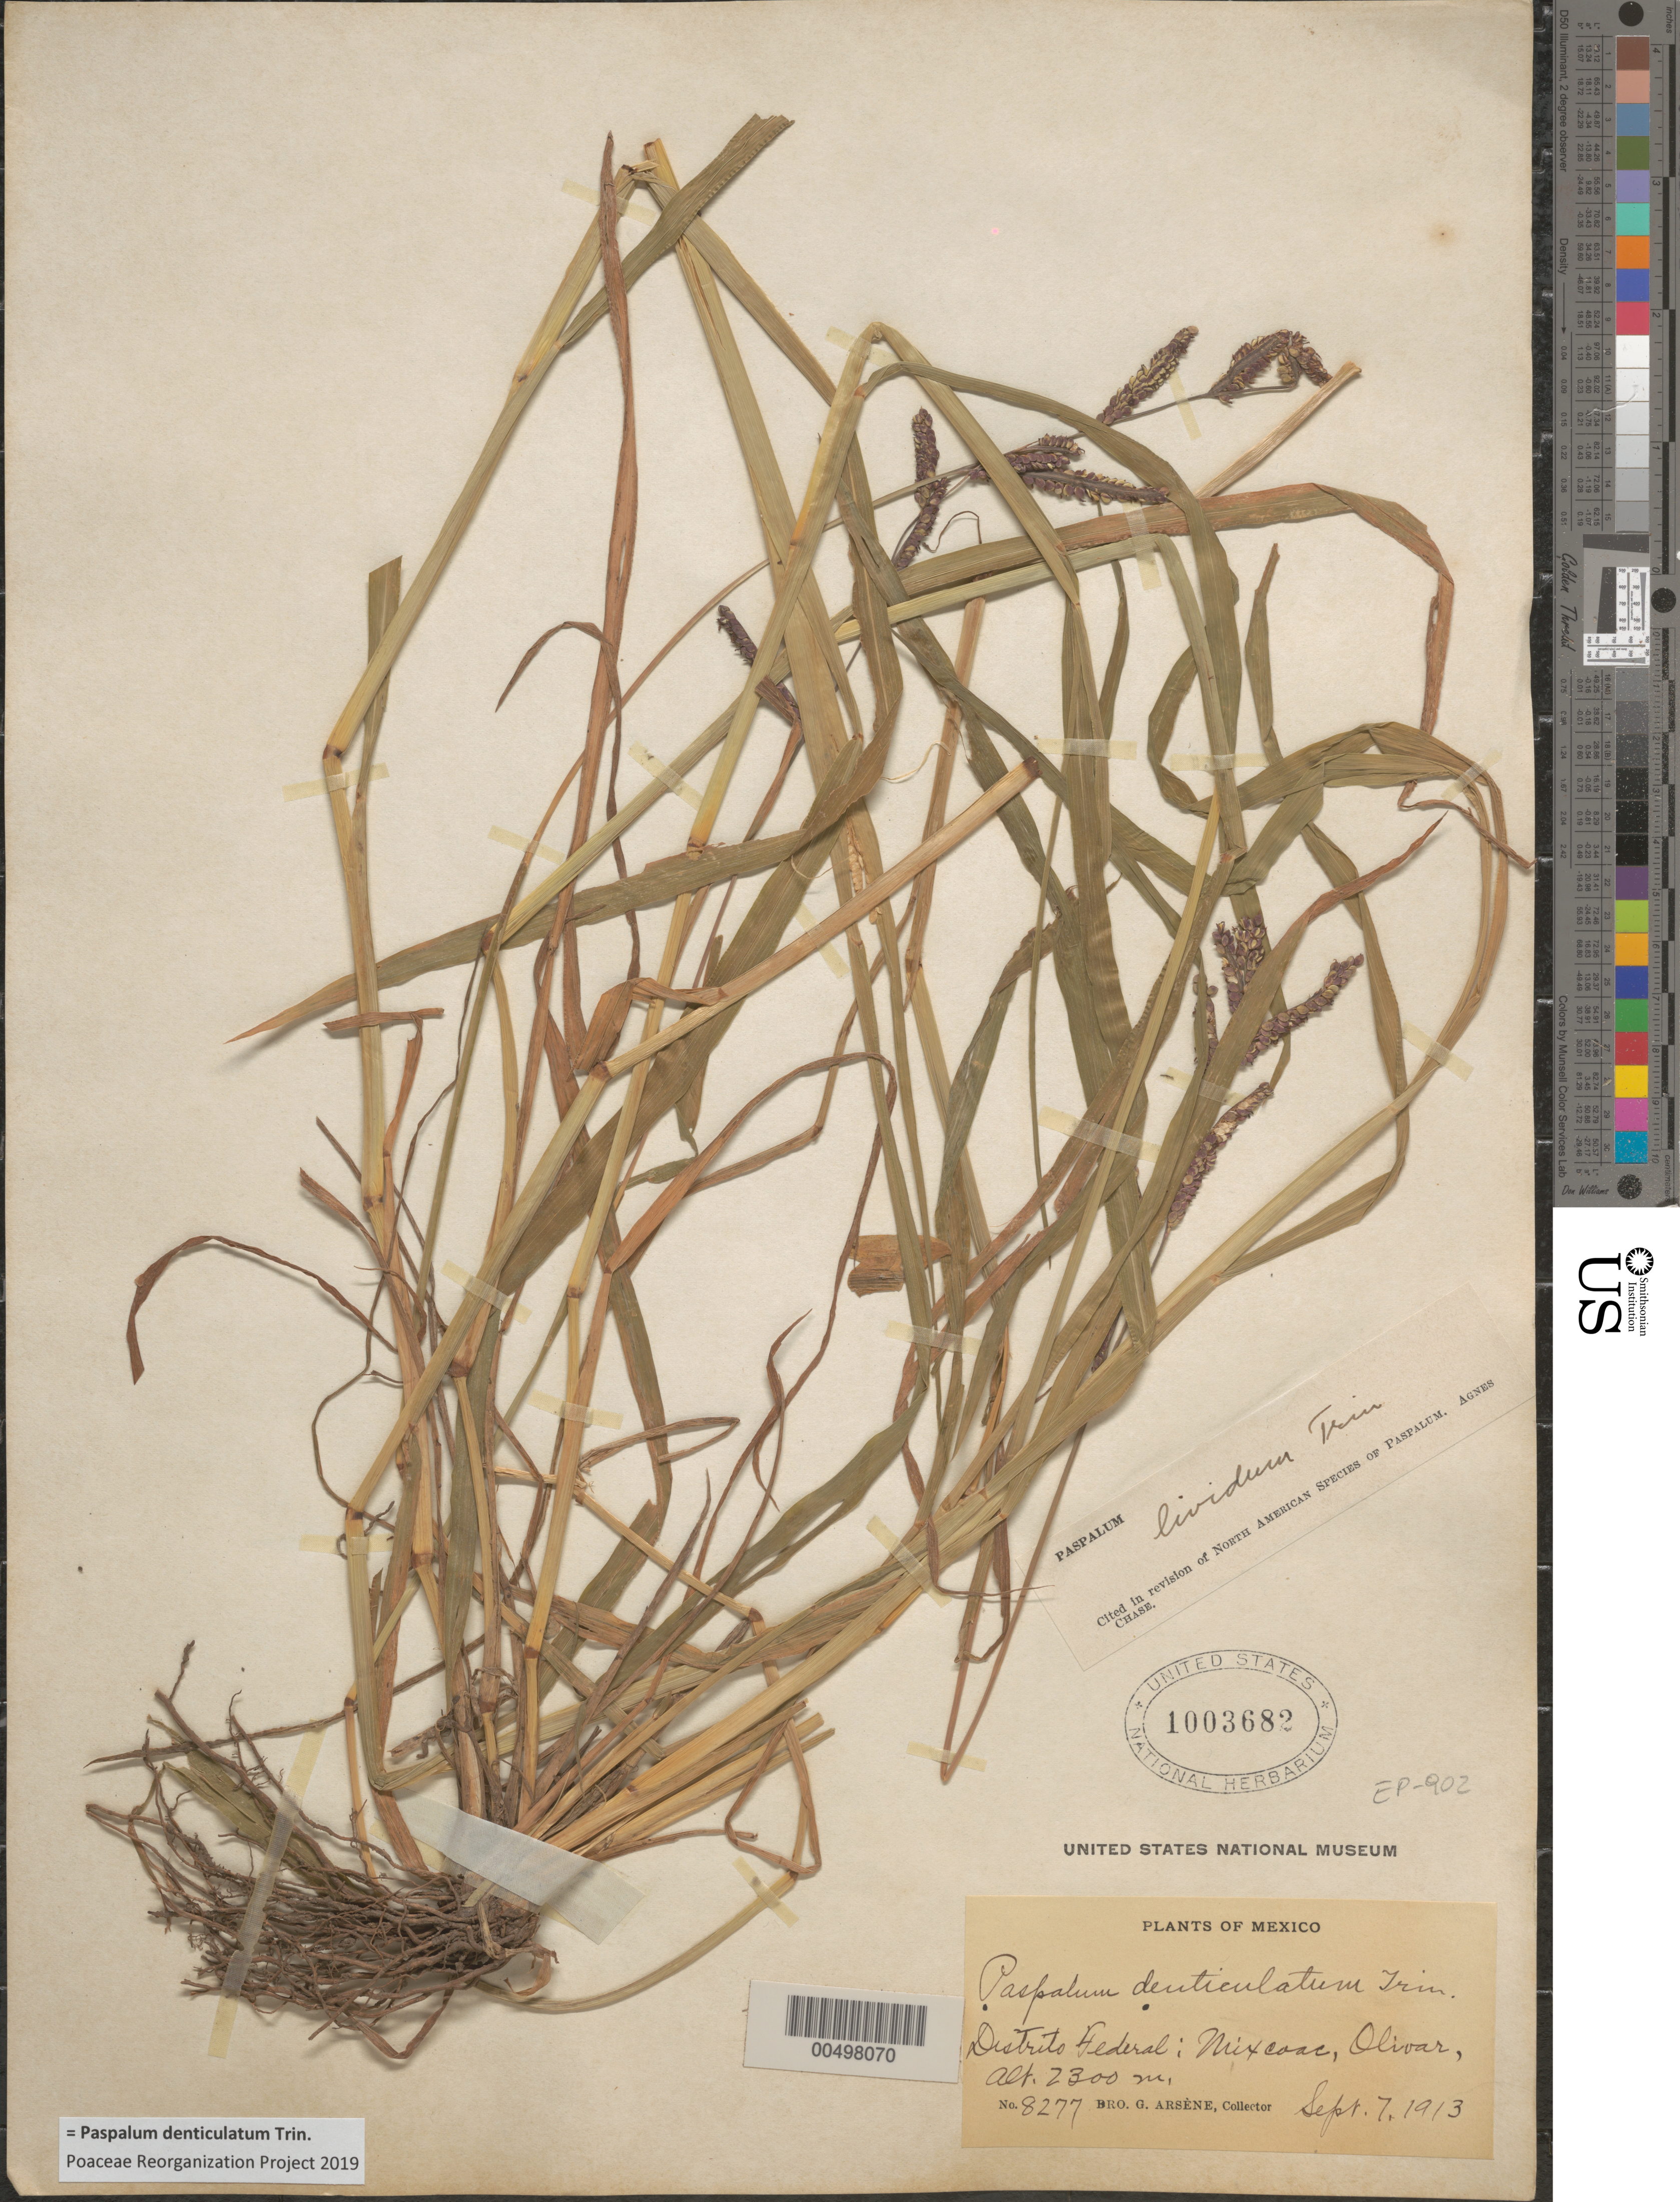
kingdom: Plantae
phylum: Tracheophyta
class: Liliopsida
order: Poales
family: Poaceae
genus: Paspalum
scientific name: Paspalum lividum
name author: Trin. in Schltdl.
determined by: Chase, [M.] Agnes, (US)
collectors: Bro. G. Arsène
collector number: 8277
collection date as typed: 7 Sep 1913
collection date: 1913-09-07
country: Mexico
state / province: Distrito Federal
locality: Mixcoac, Olivar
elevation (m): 2300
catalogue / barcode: US 1003682